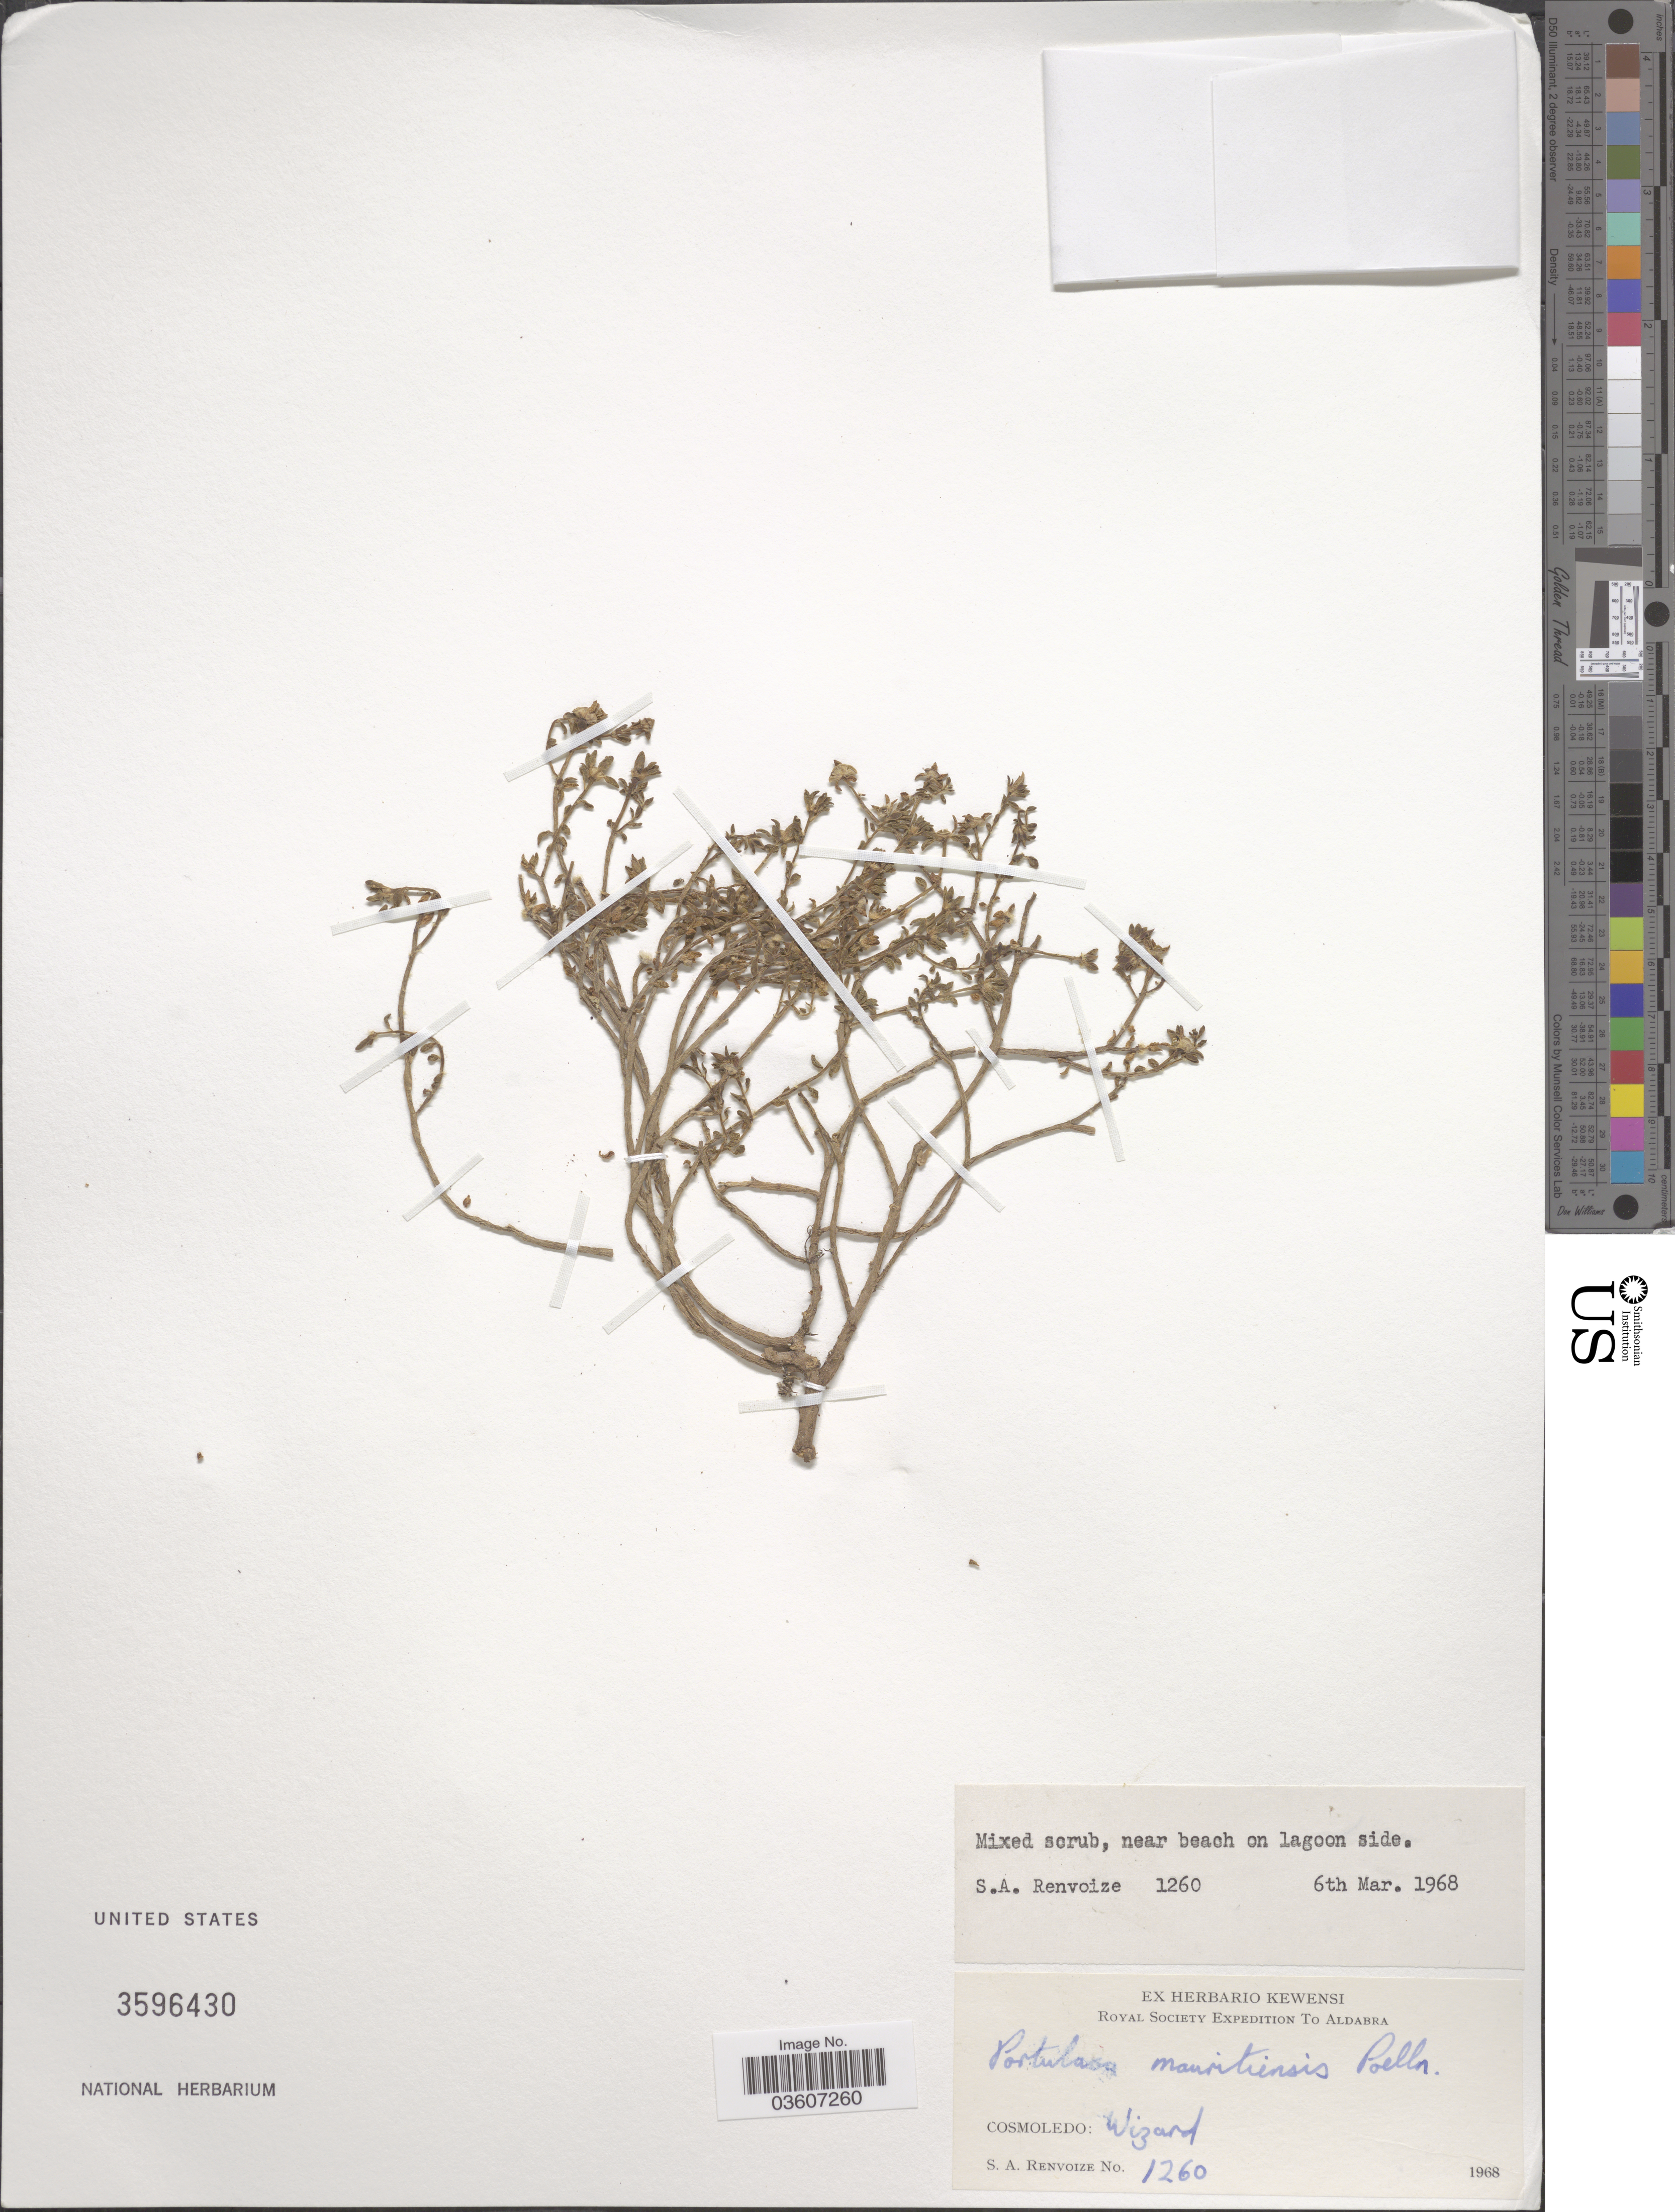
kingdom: Plantae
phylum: Tracheophyta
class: Magnoliopsida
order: Caryophyllales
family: Portulacaceae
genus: Portulaca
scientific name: Portulaca mauritiensis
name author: Poelln.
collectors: S. A. Renvoize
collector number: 1260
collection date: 1968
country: Seychelles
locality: Near beach on lagoon side. Aldabra. Cosmoledo: Wizard.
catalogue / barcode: US 3596430